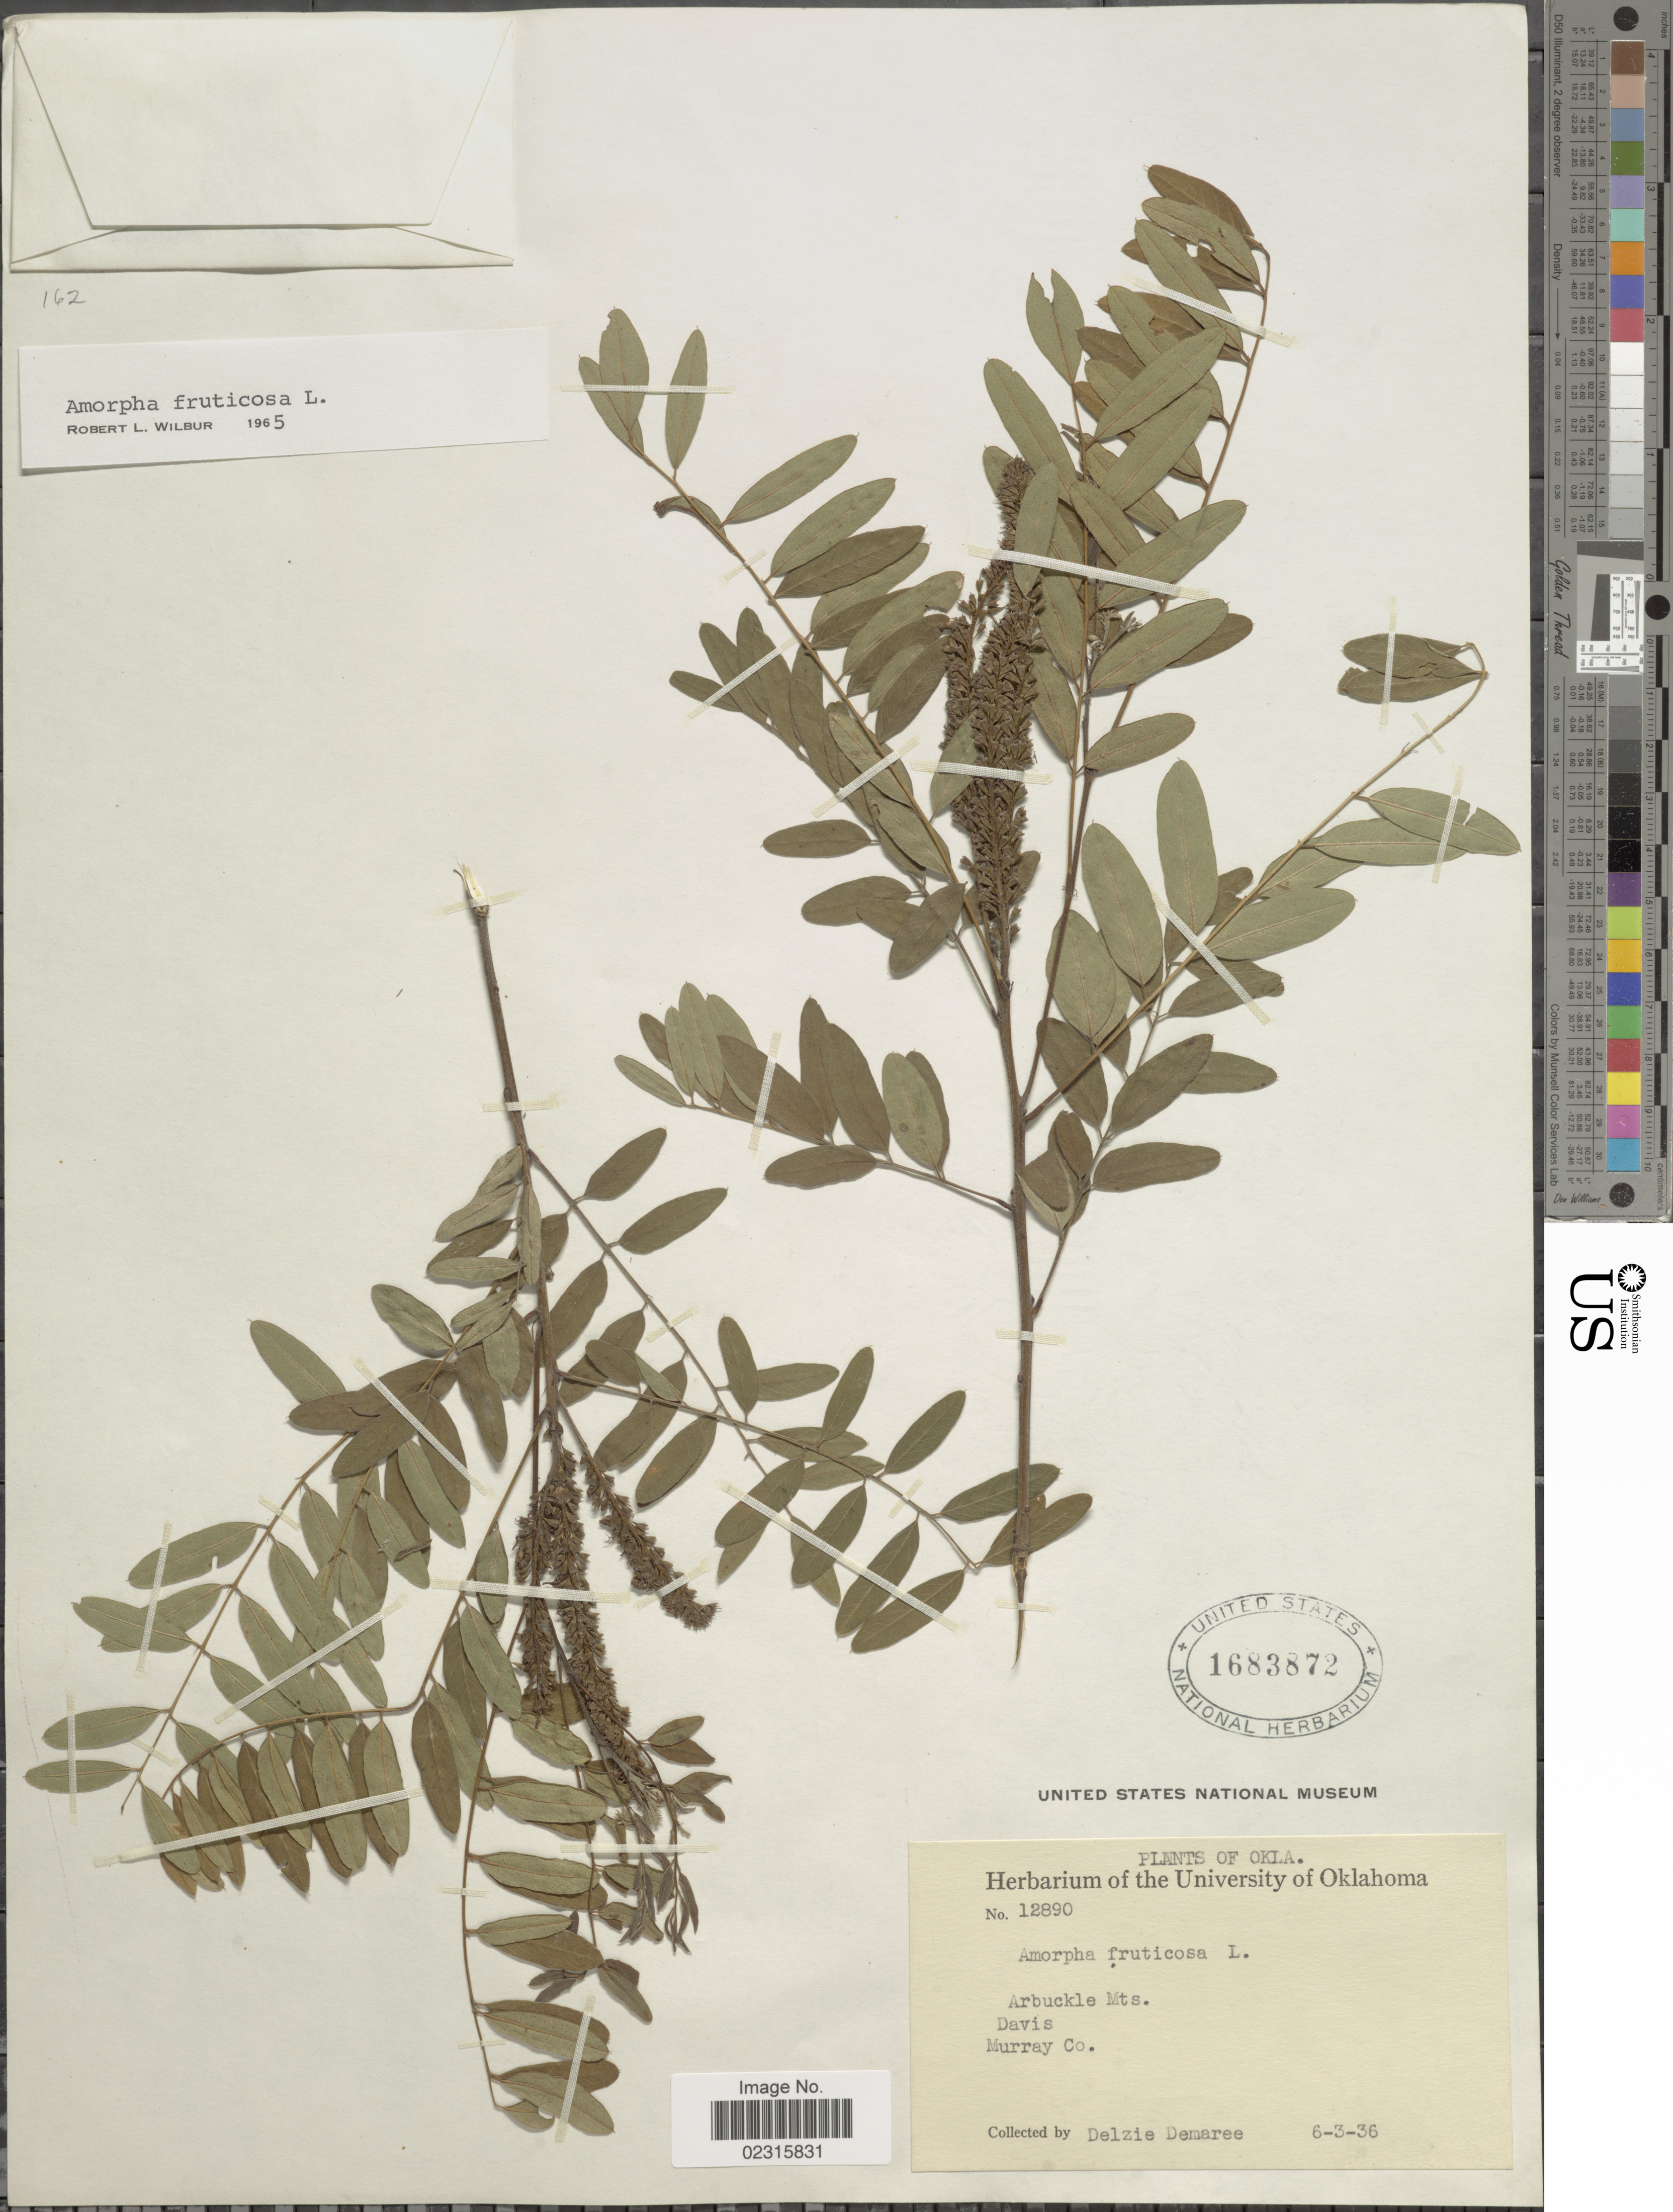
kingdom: Plantae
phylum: Tracheophyta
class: Magnoliopsida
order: Fabales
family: Fabaceae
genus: Amorpha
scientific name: Amorpha fruticosa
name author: L.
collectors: D. Demaree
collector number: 12890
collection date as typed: Transcribed d/m/y: 3/6/36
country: United States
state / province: Oklahoma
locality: Arbuckle Mts. Davis, Murray Co,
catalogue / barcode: US 1683872